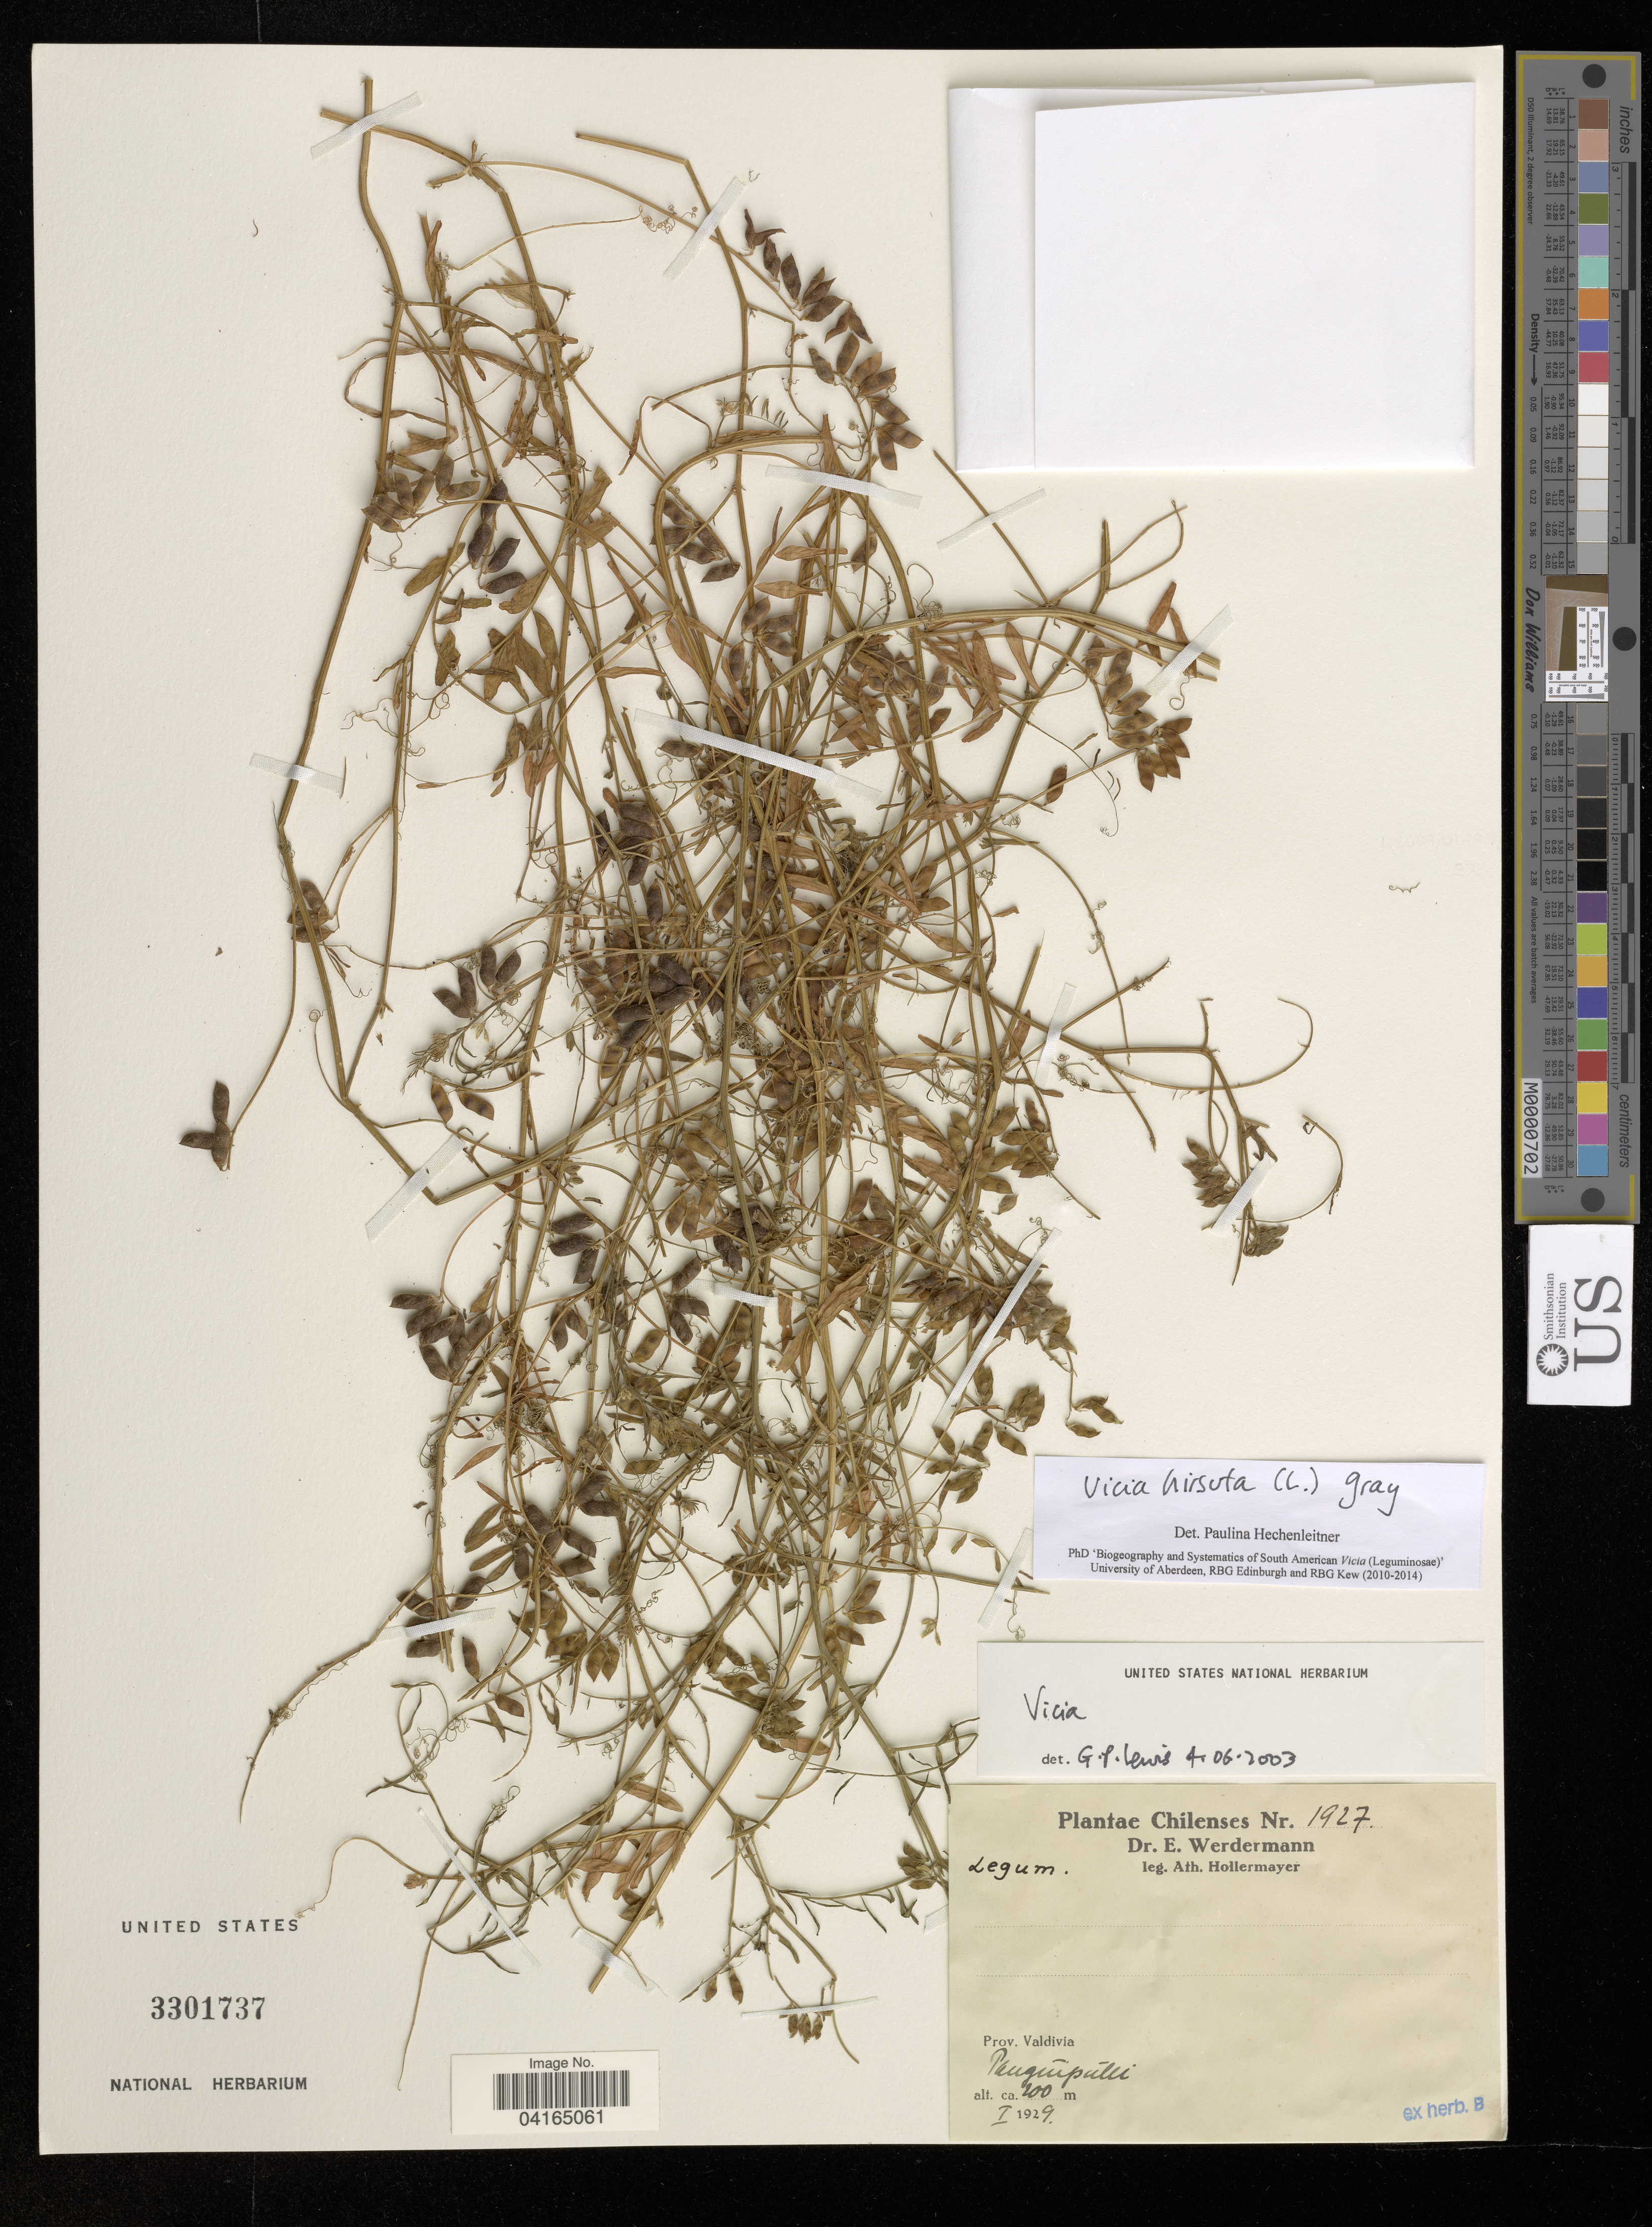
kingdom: Plantae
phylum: Tracheophyta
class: Magnoliopsida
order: Fabales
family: Fabaceae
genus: Vicia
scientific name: Vicia hirsuta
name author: (L.) A. Gray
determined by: Hechenleitner, Paulina, RBG Edinburgh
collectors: E. Werdermann & A. Hollermayer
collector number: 1927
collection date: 1929-01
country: Chile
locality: Prov. Valdivia. Panguipulli.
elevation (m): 200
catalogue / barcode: US 3301737